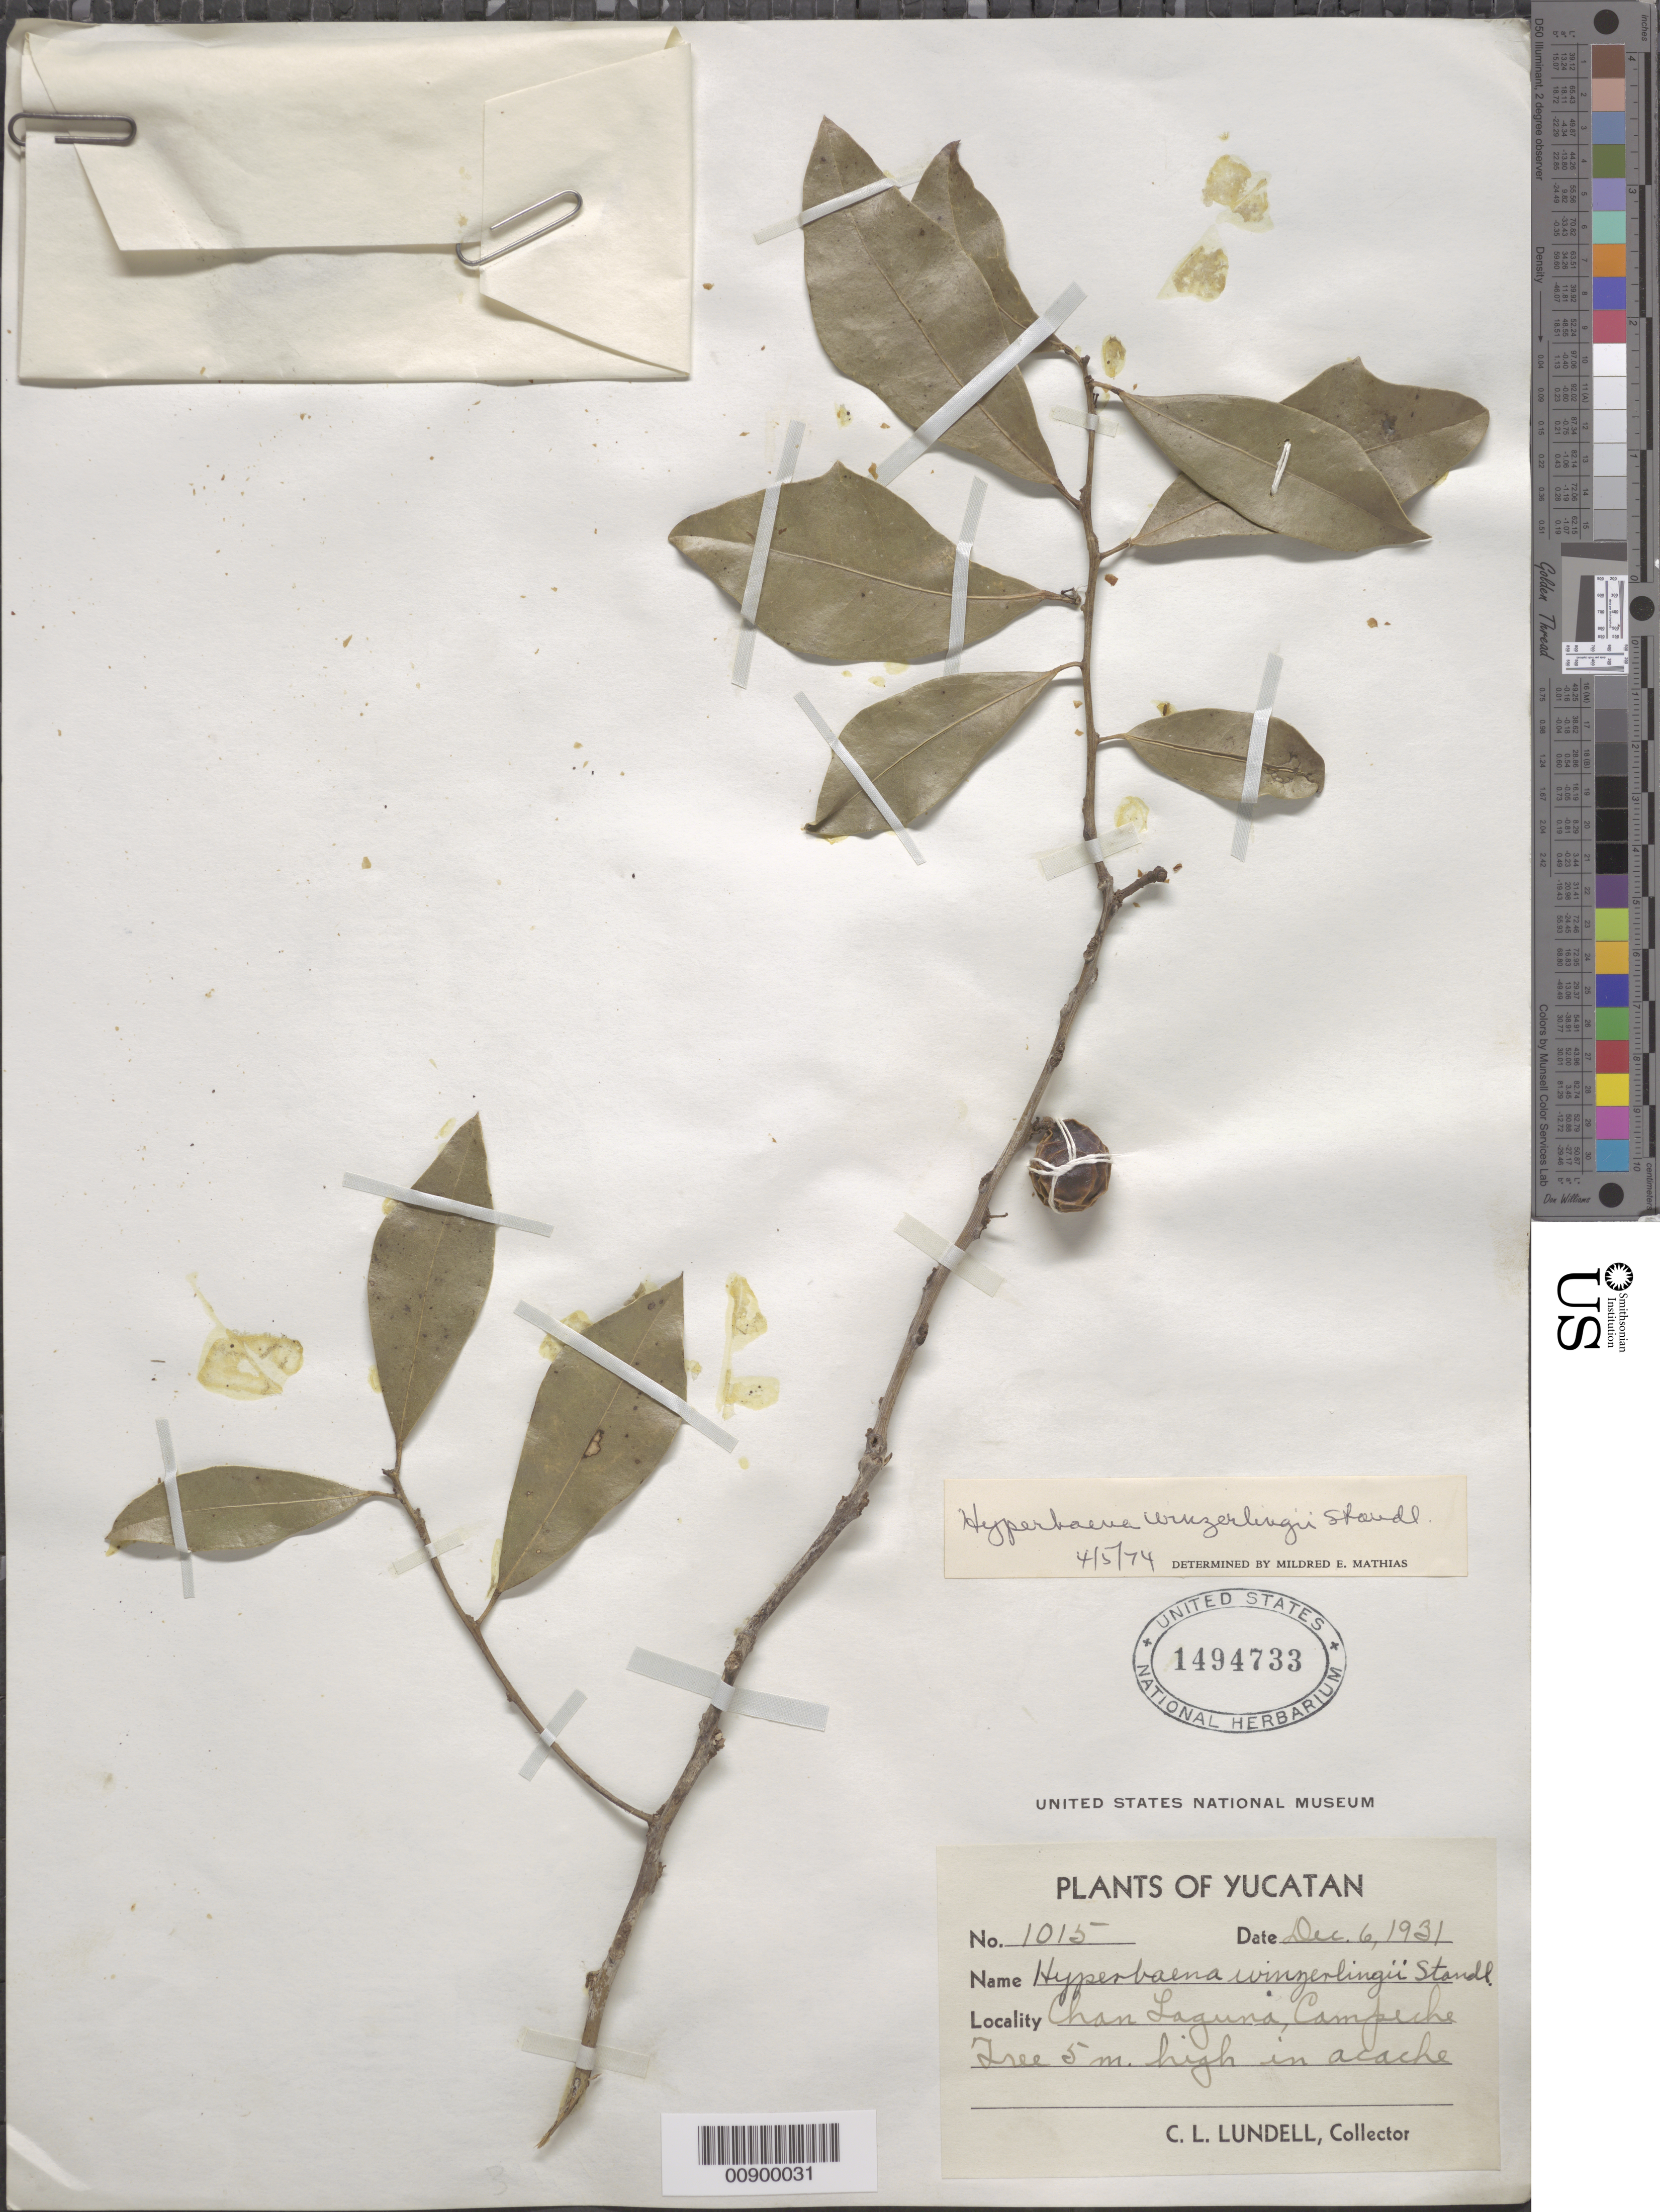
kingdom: Plantae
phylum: Tracheophyta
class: Magnoliopsida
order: Ranunculales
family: Menispermaceae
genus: Hyperbaena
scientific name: Hyperbaena winzerlingii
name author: Standl.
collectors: C. L. Lundell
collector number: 1015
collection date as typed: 06 Dec 1931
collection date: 1931-12-06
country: Mexico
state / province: Campeche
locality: Chan Laguna, Campeche.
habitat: In acache.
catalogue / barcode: US 1494733